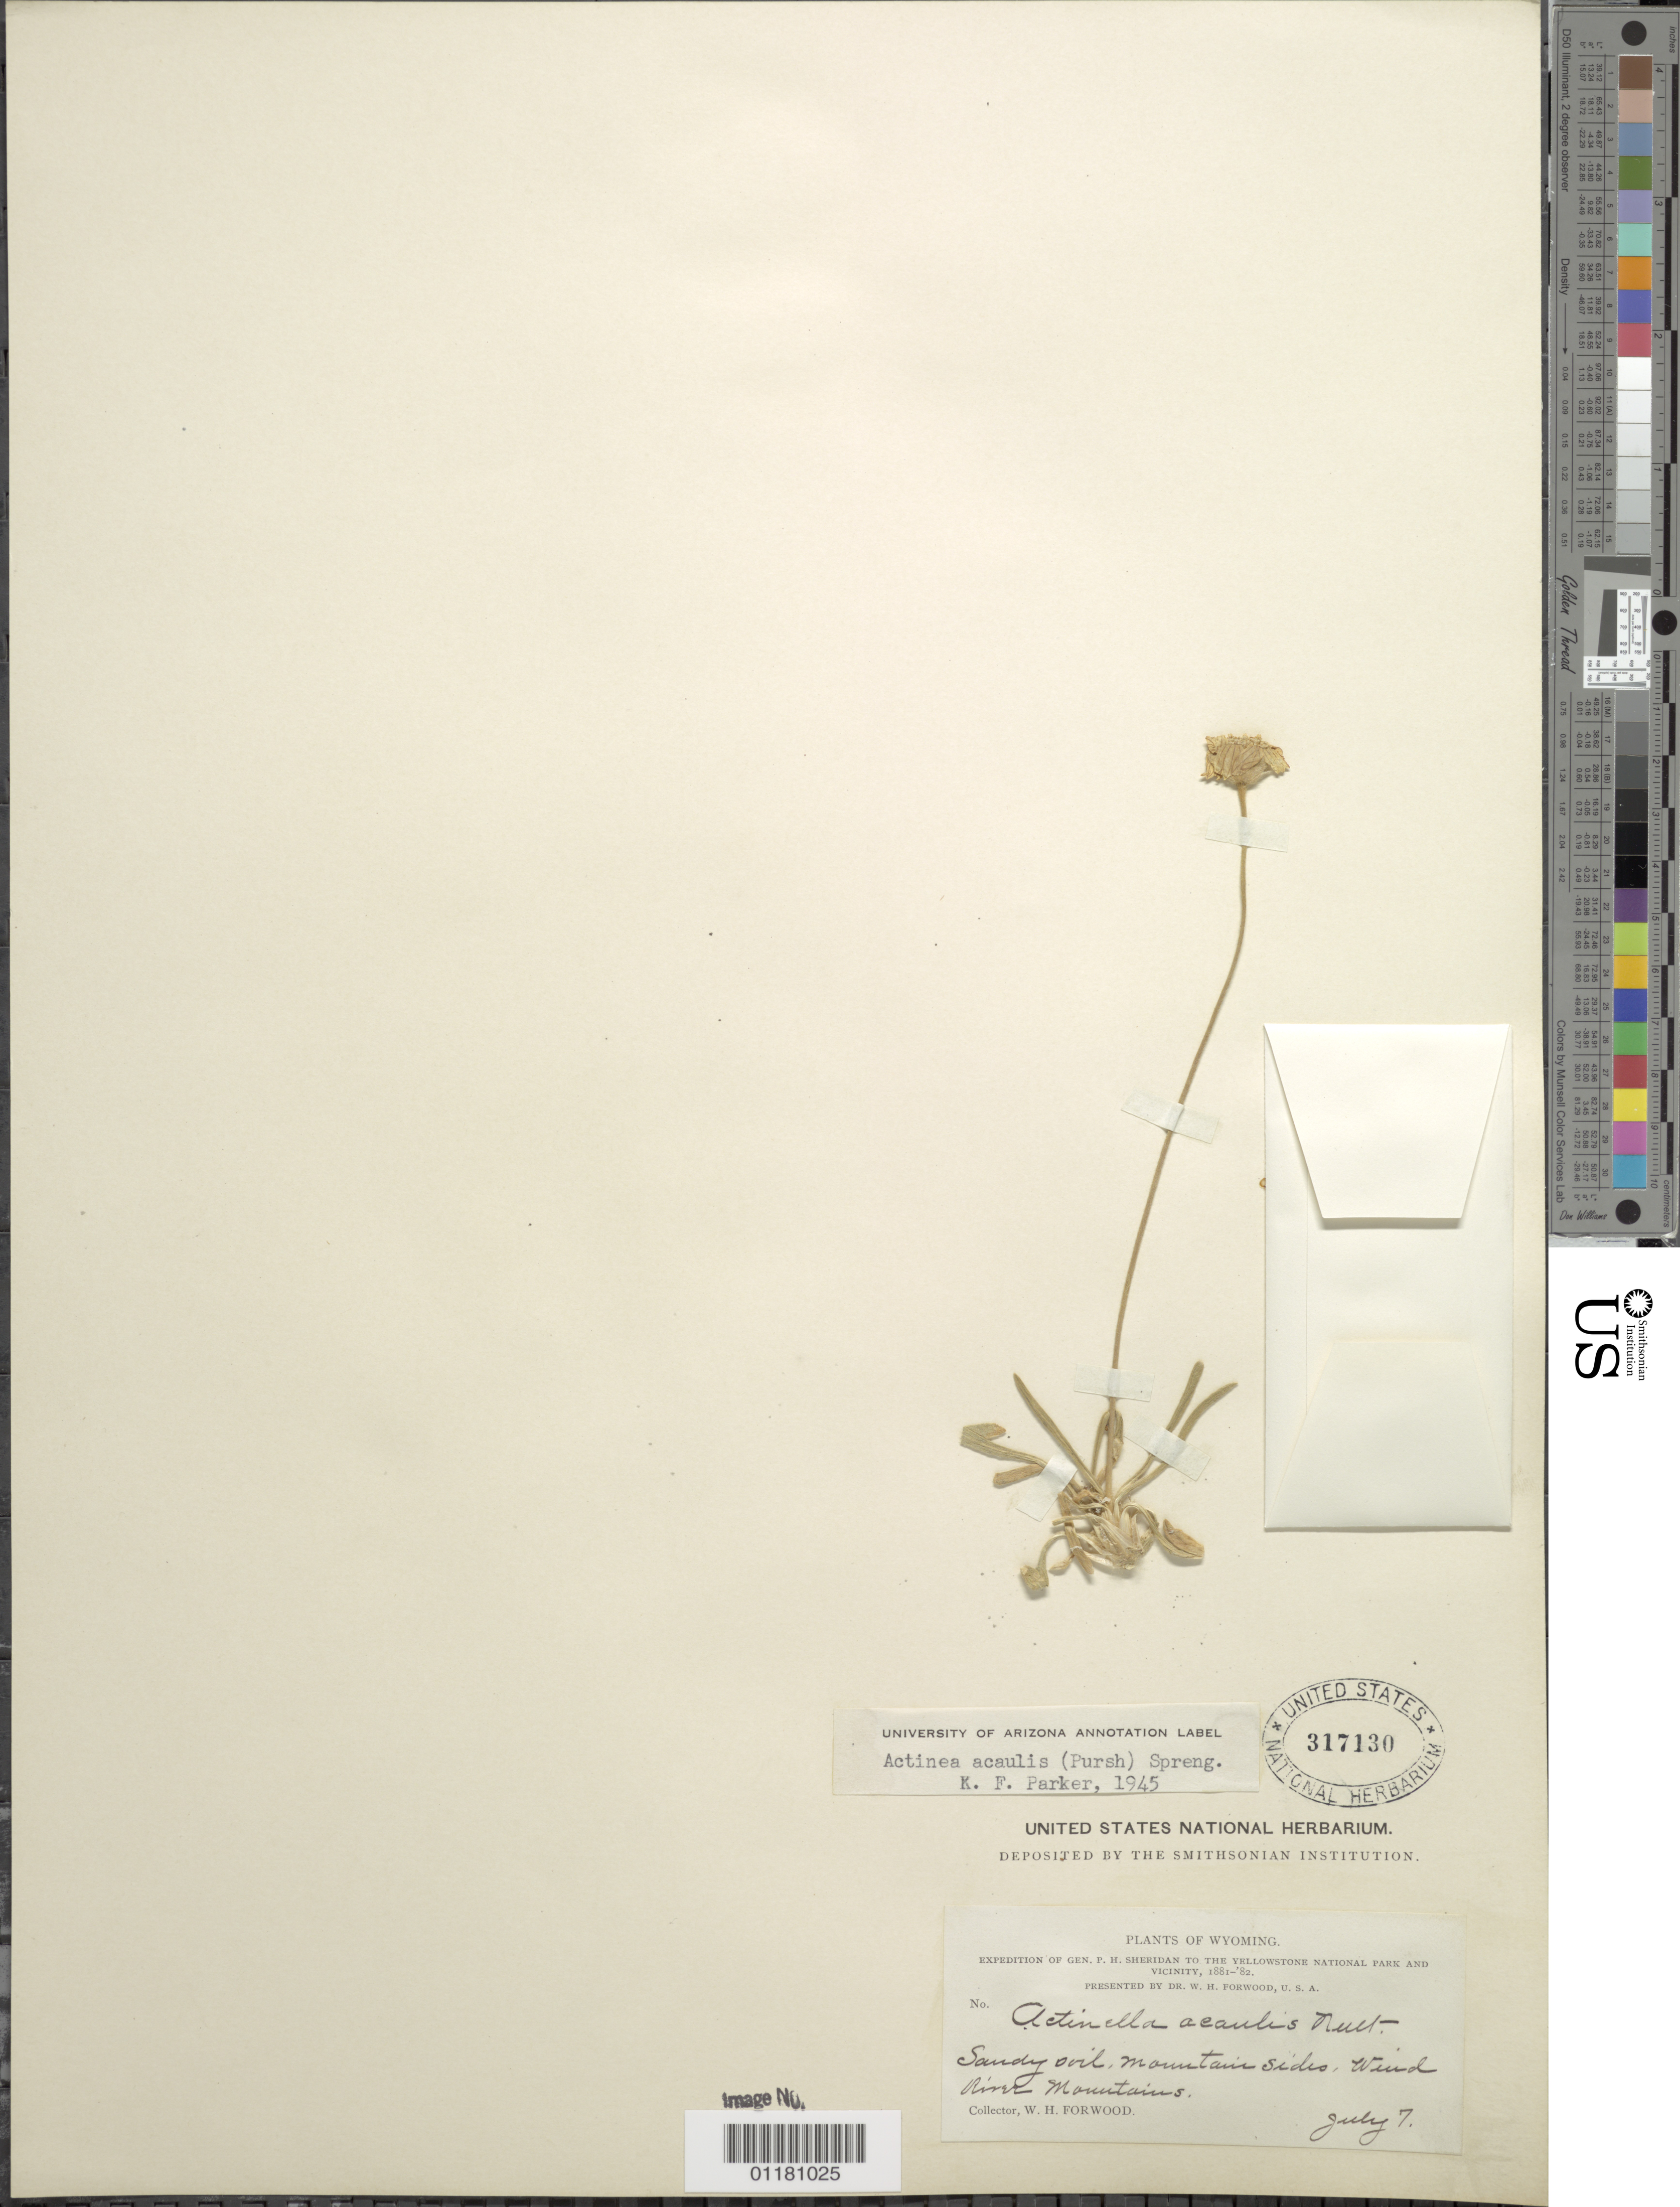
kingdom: Plantae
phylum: Tracheophyta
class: Magnoliopsida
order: Asterales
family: Asteraceae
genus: Actinea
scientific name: Actinea acaulis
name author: (Pursh) Spreng.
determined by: Parker, K. F.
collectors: W. Forwood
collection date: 1881-07-07/1882-07-07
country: United States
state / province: Wyoming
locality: Wind River Mts.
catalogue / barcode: US 317130